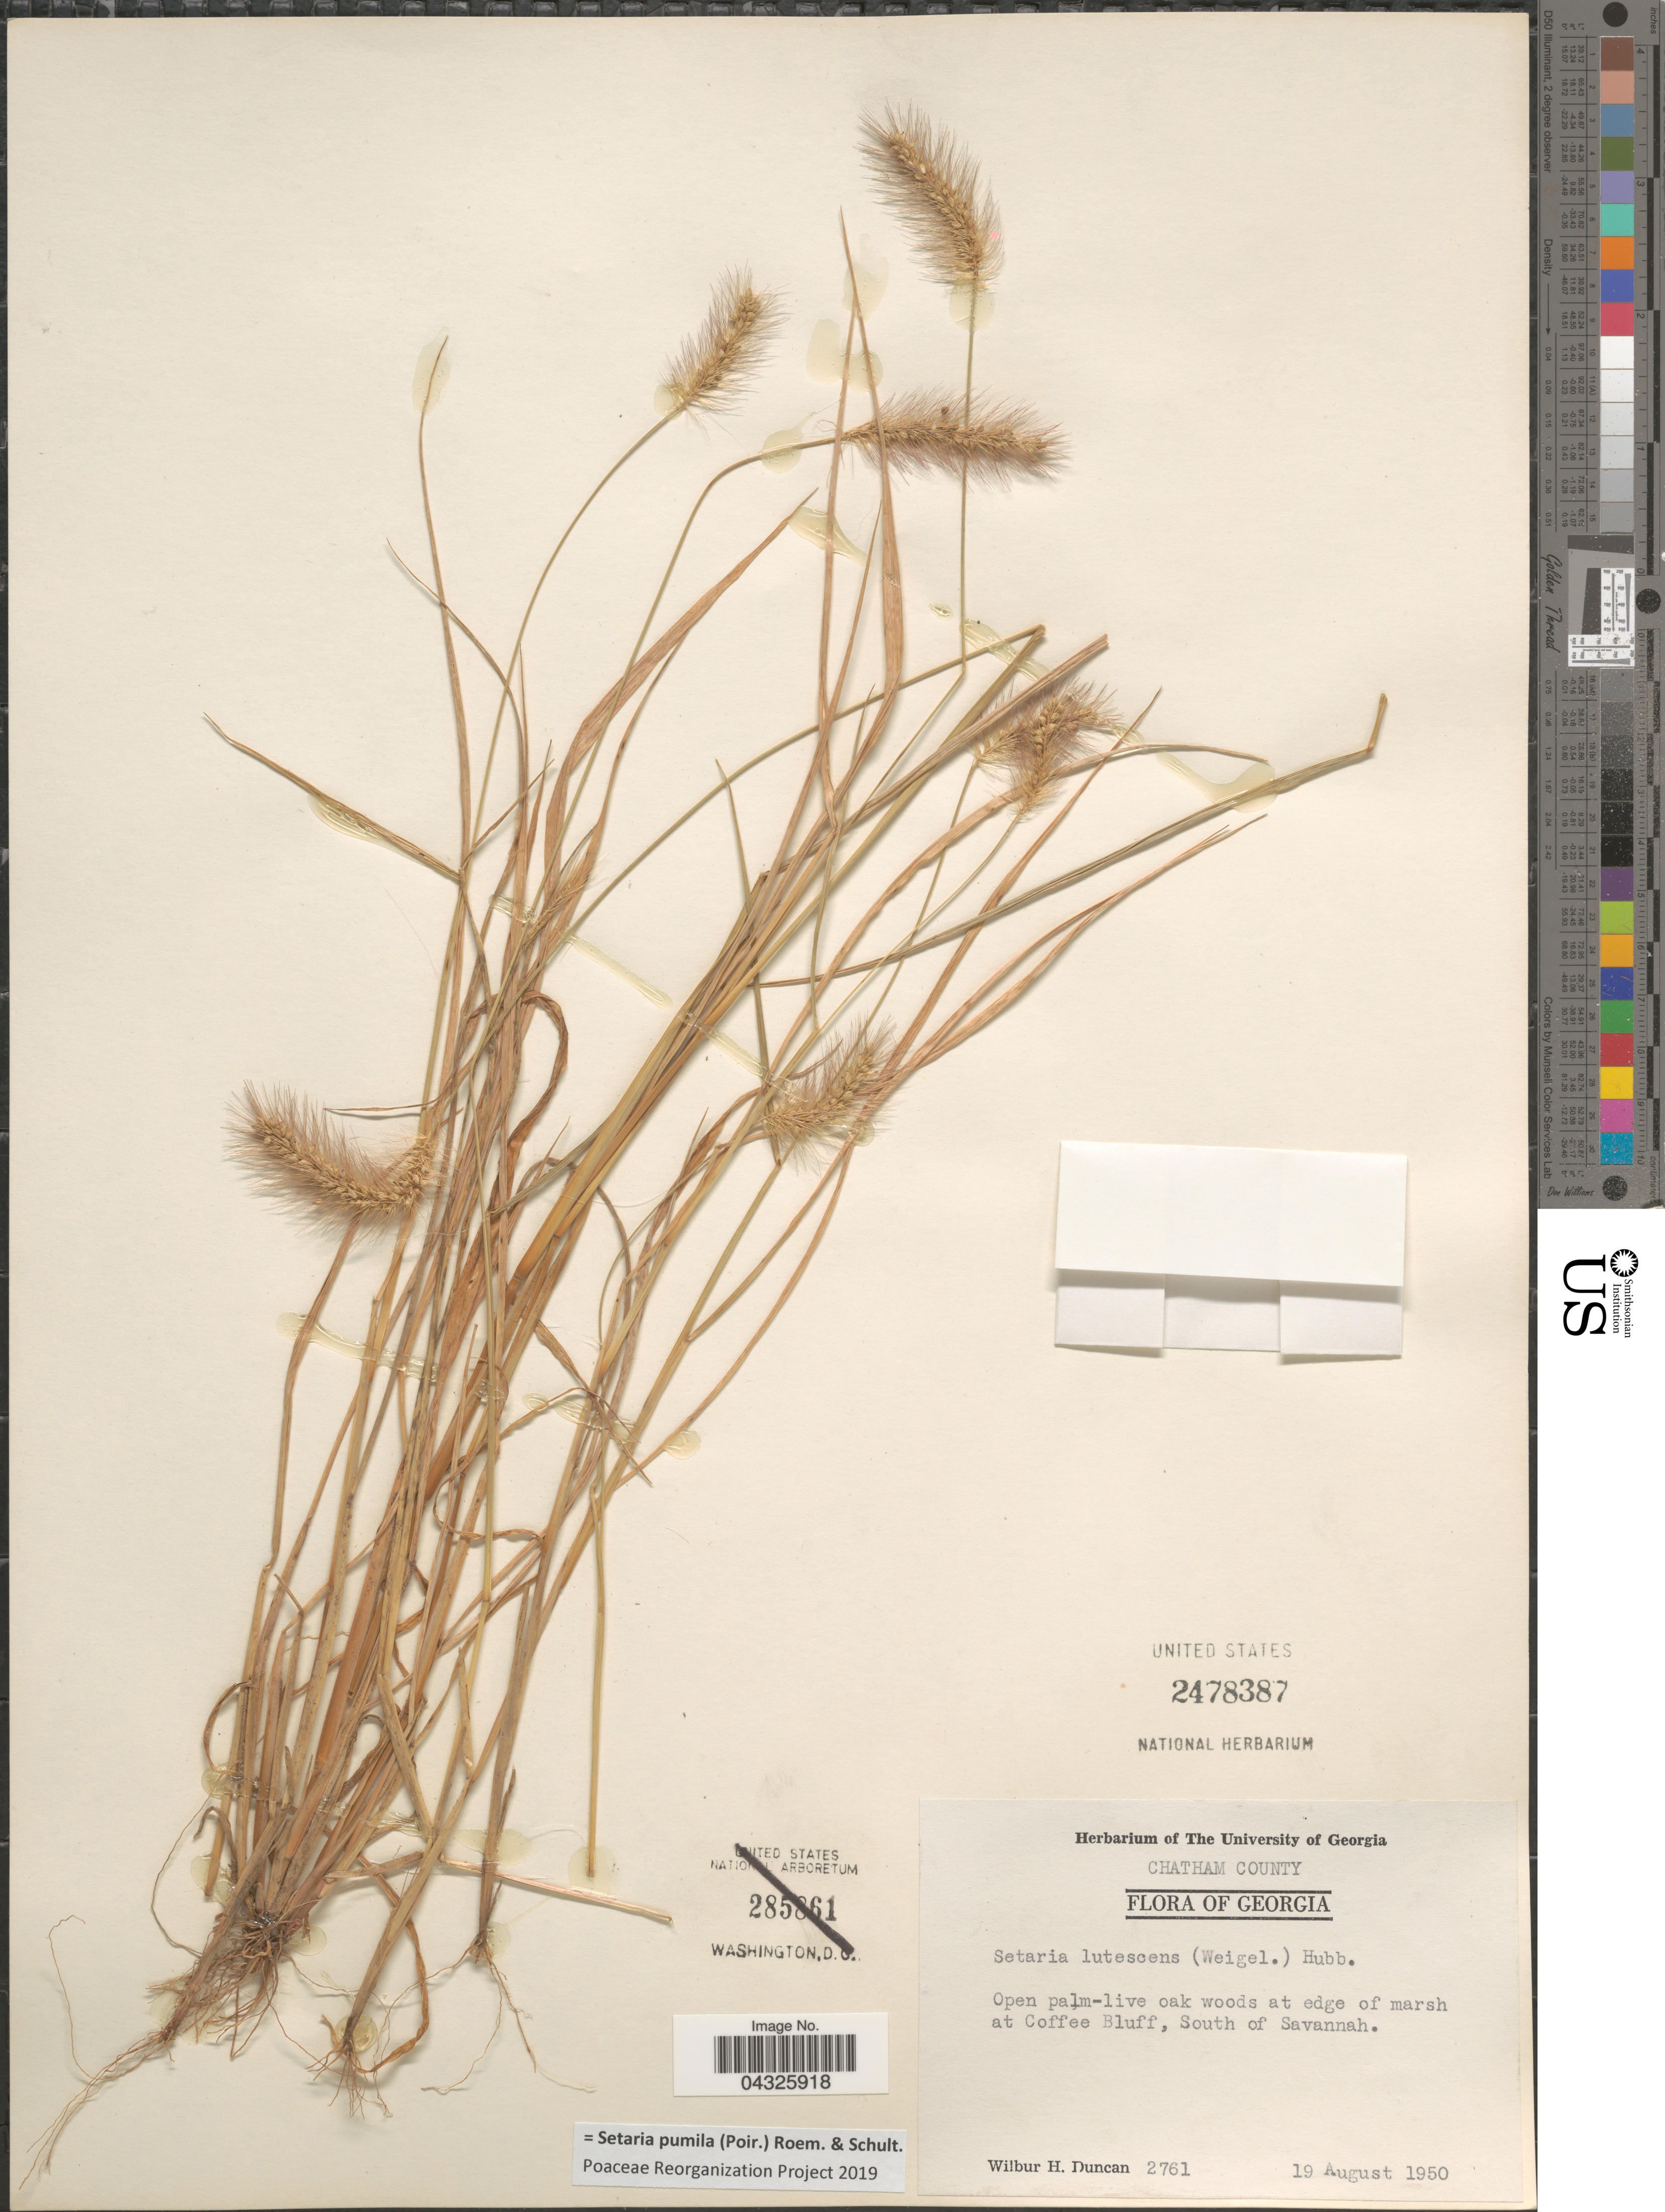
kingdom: Plantae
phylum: Tracheophyta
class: Liliopsida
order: Poales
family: Poaceae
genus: Setaria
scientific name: Setaria pumila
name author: (Poir.) Roem. & Schult.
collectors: W. H. Duncan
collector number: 2761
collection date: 1950-08-19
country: United States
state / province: Georgia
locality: Chatham County. Open palm-live oak woods at edge of marsh at Coffee Bluff, South of Savannah.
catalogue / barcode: US 2478387